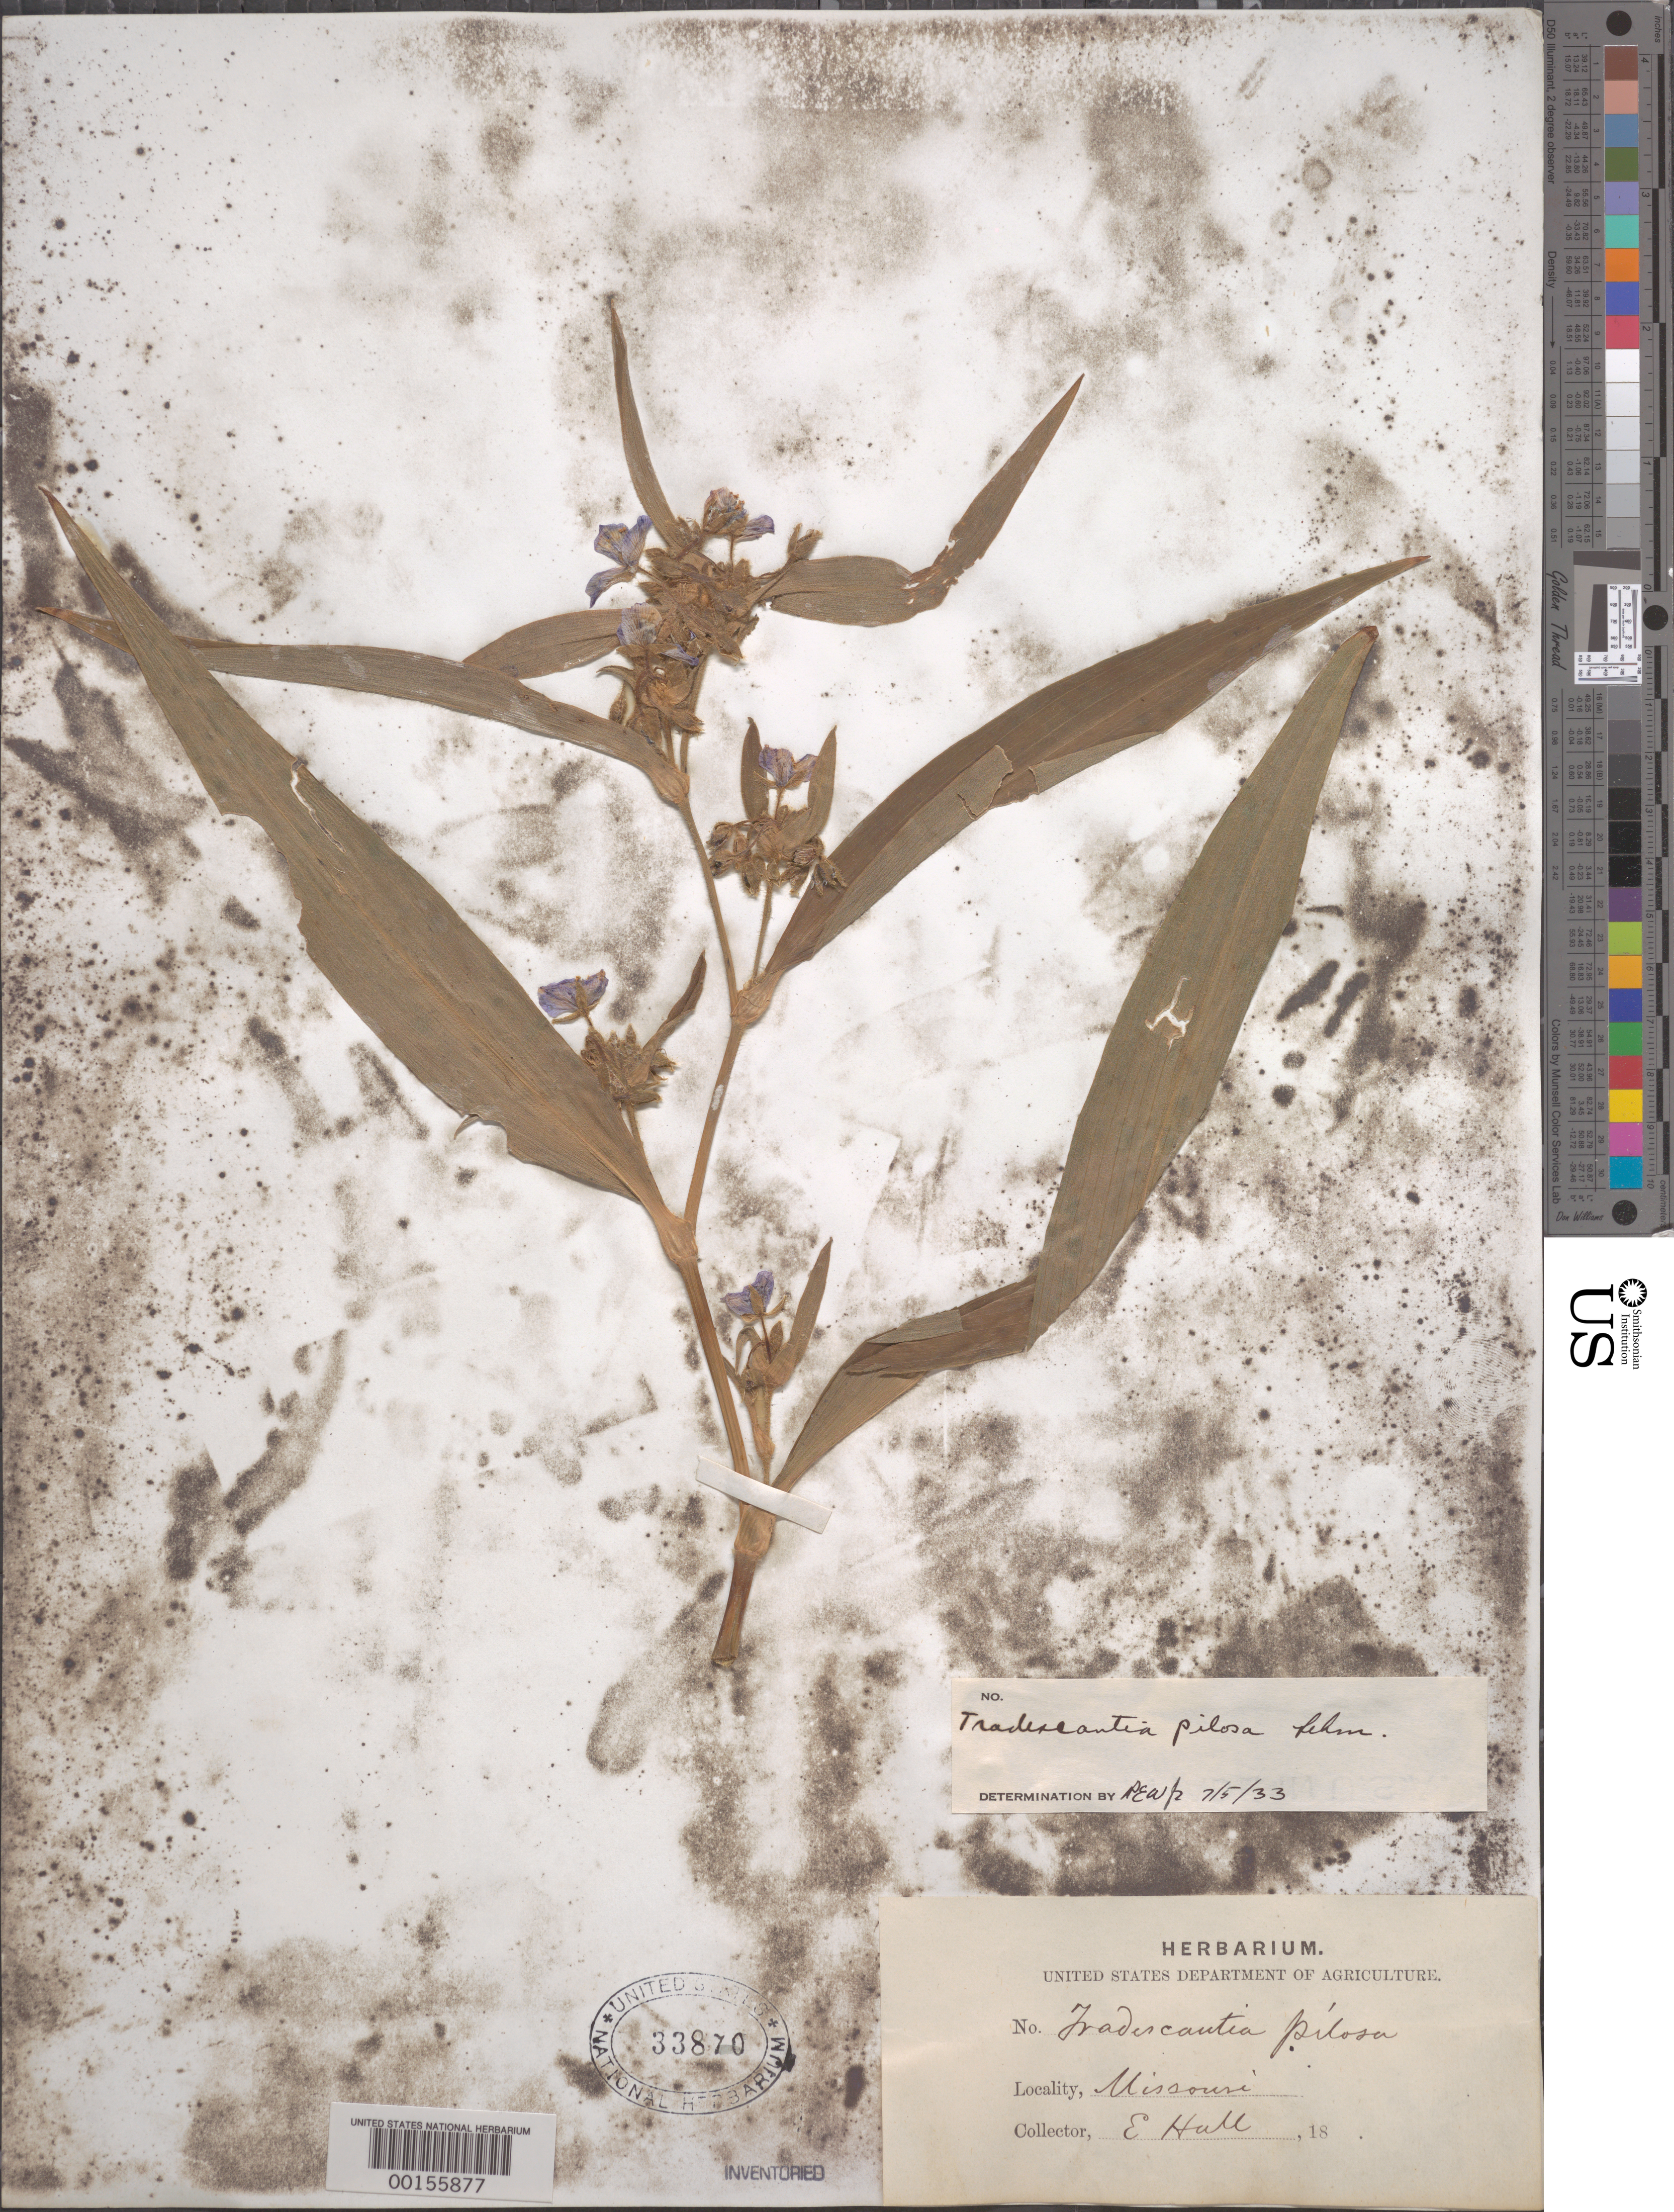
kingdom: Plantae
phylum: Tracheophyta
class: Liliopsida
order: Commelinales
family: Commelinaceae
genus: Tradescantia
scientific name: Tradescantia subaspera var. subaspera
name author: Ker Gawl.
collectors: E. Hull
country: United States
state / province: Missouri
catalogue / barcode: US 33870